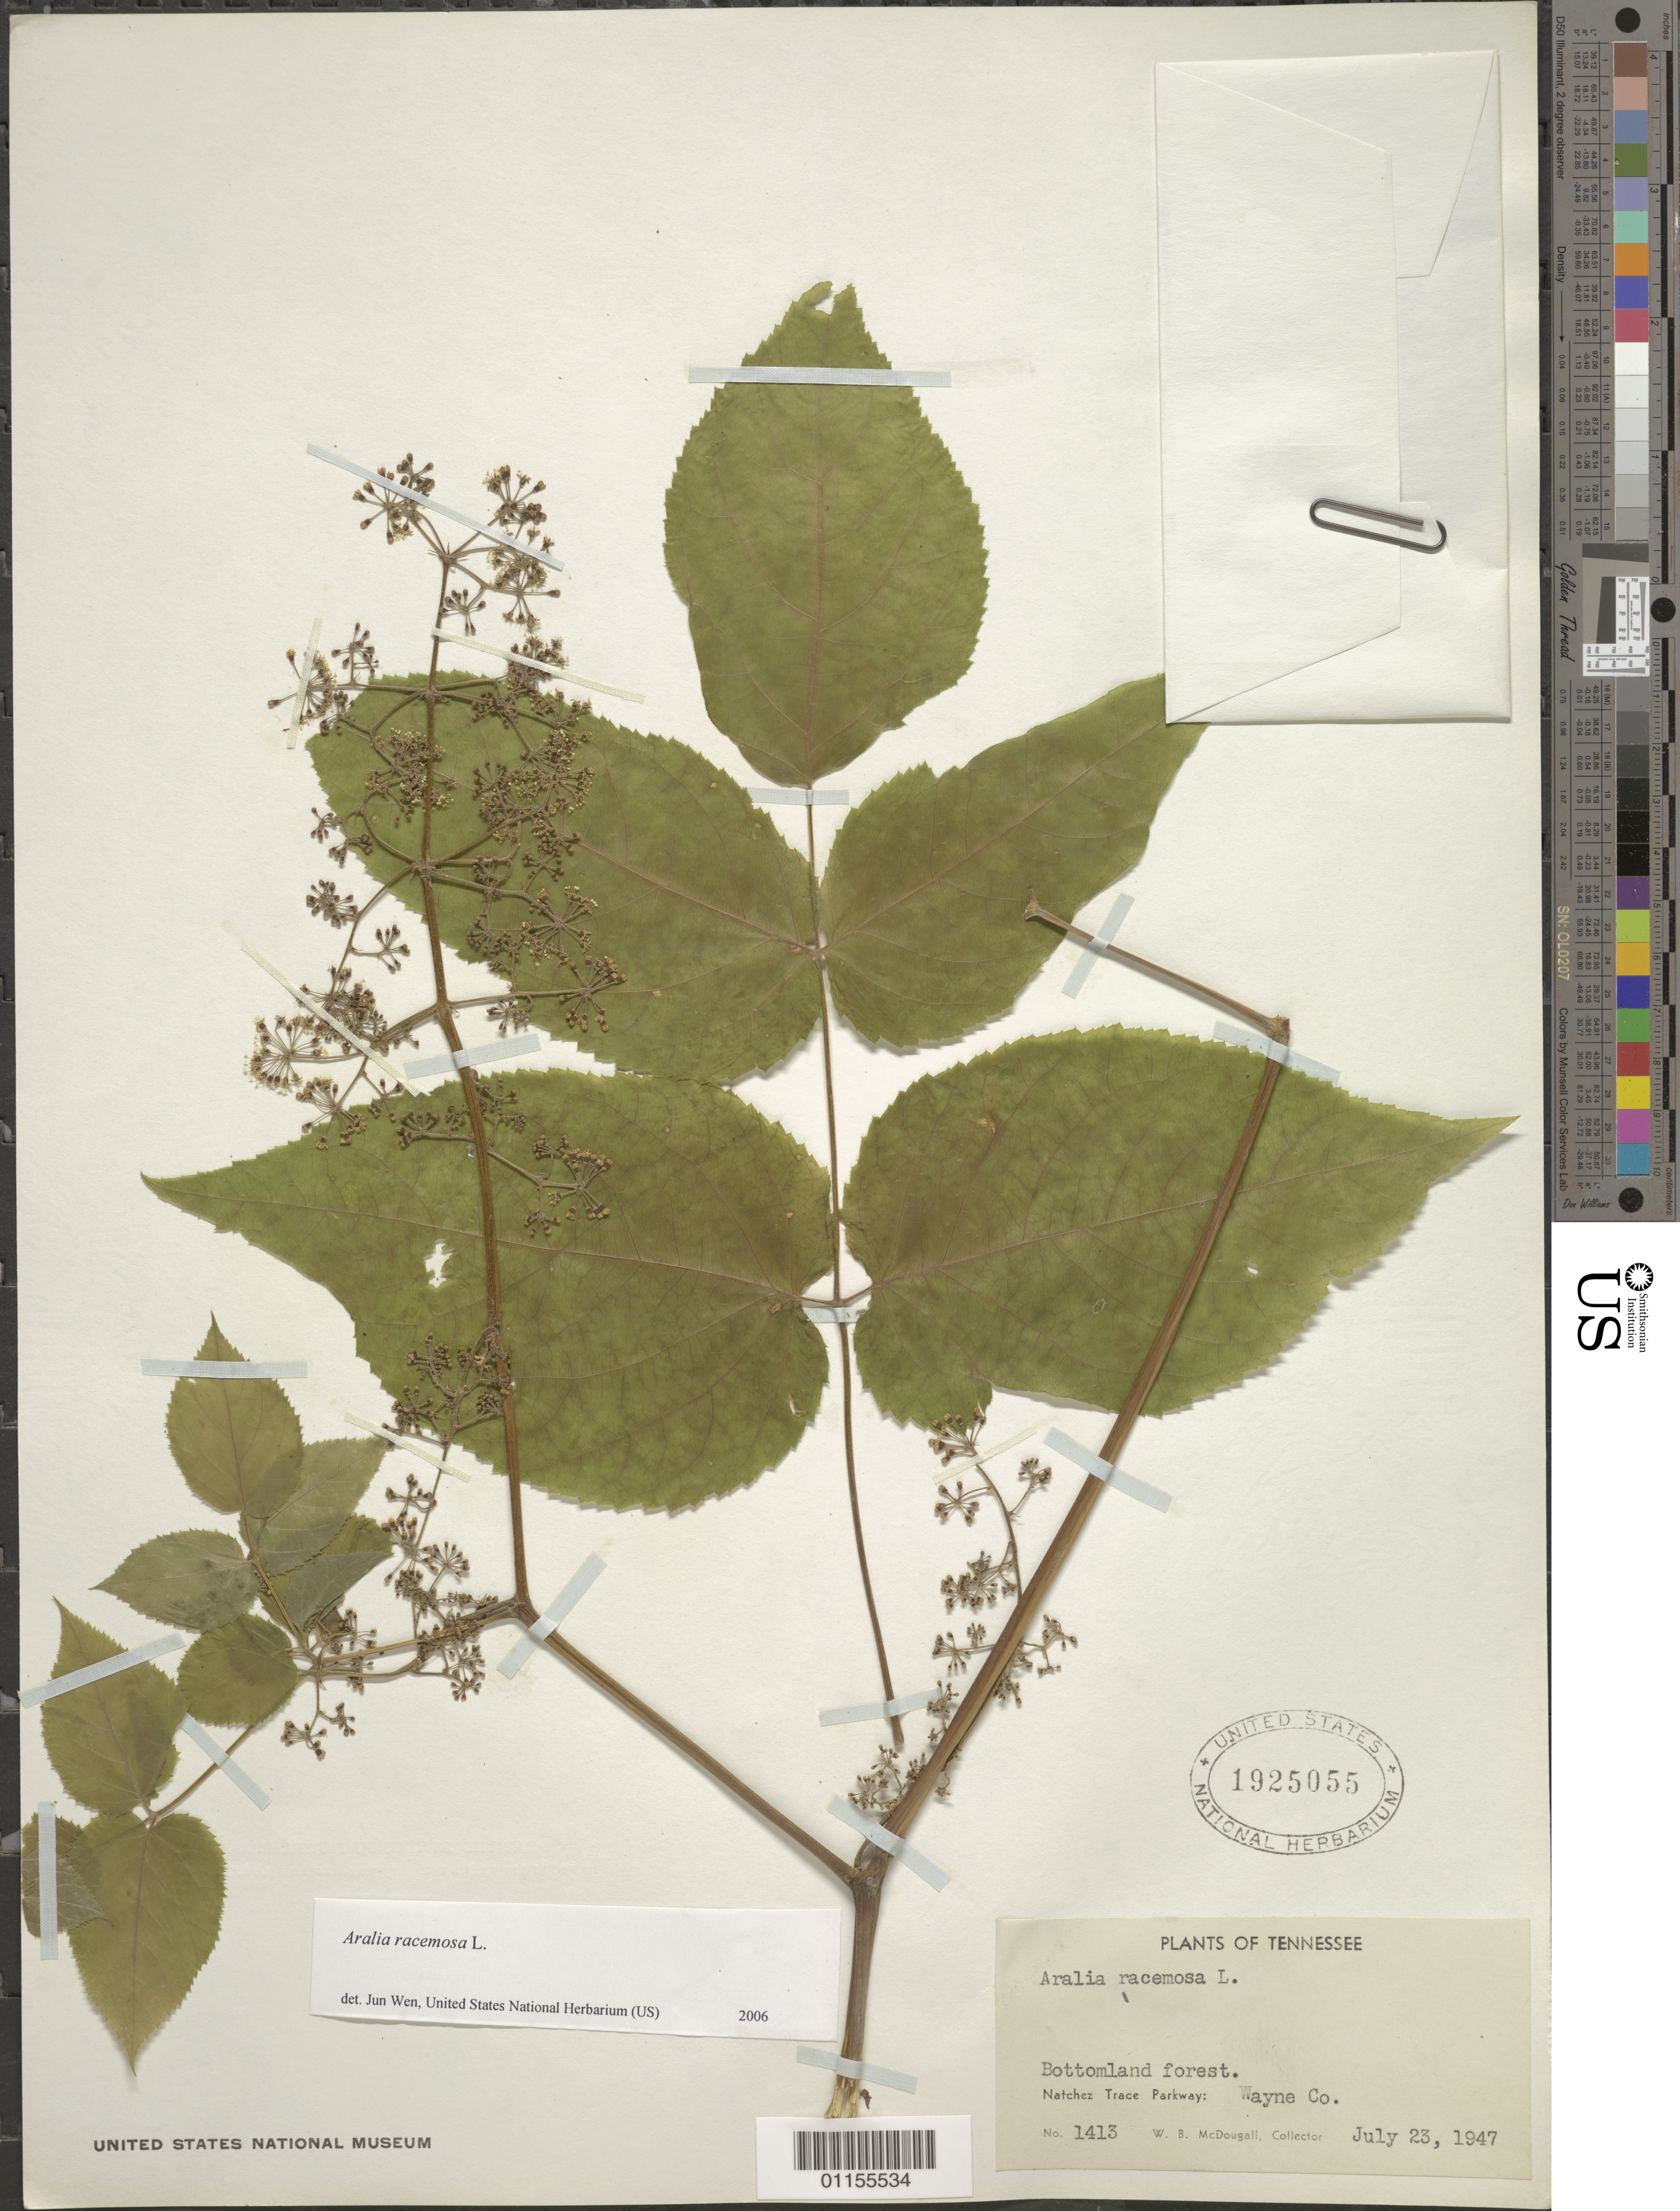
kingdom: Plantae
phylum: Tracheophyta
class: Magnoliopsida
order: Apiales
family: Araliaceae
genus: Aralia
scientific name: Aralia racemosa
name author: L.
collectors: W. B. McDougall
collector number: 1413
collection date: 1947-07-23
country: United States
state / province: Tennessee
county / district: Wayne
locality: Natchez Trace Parkway.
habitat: Bottomland forest.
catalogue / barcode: US 1925055